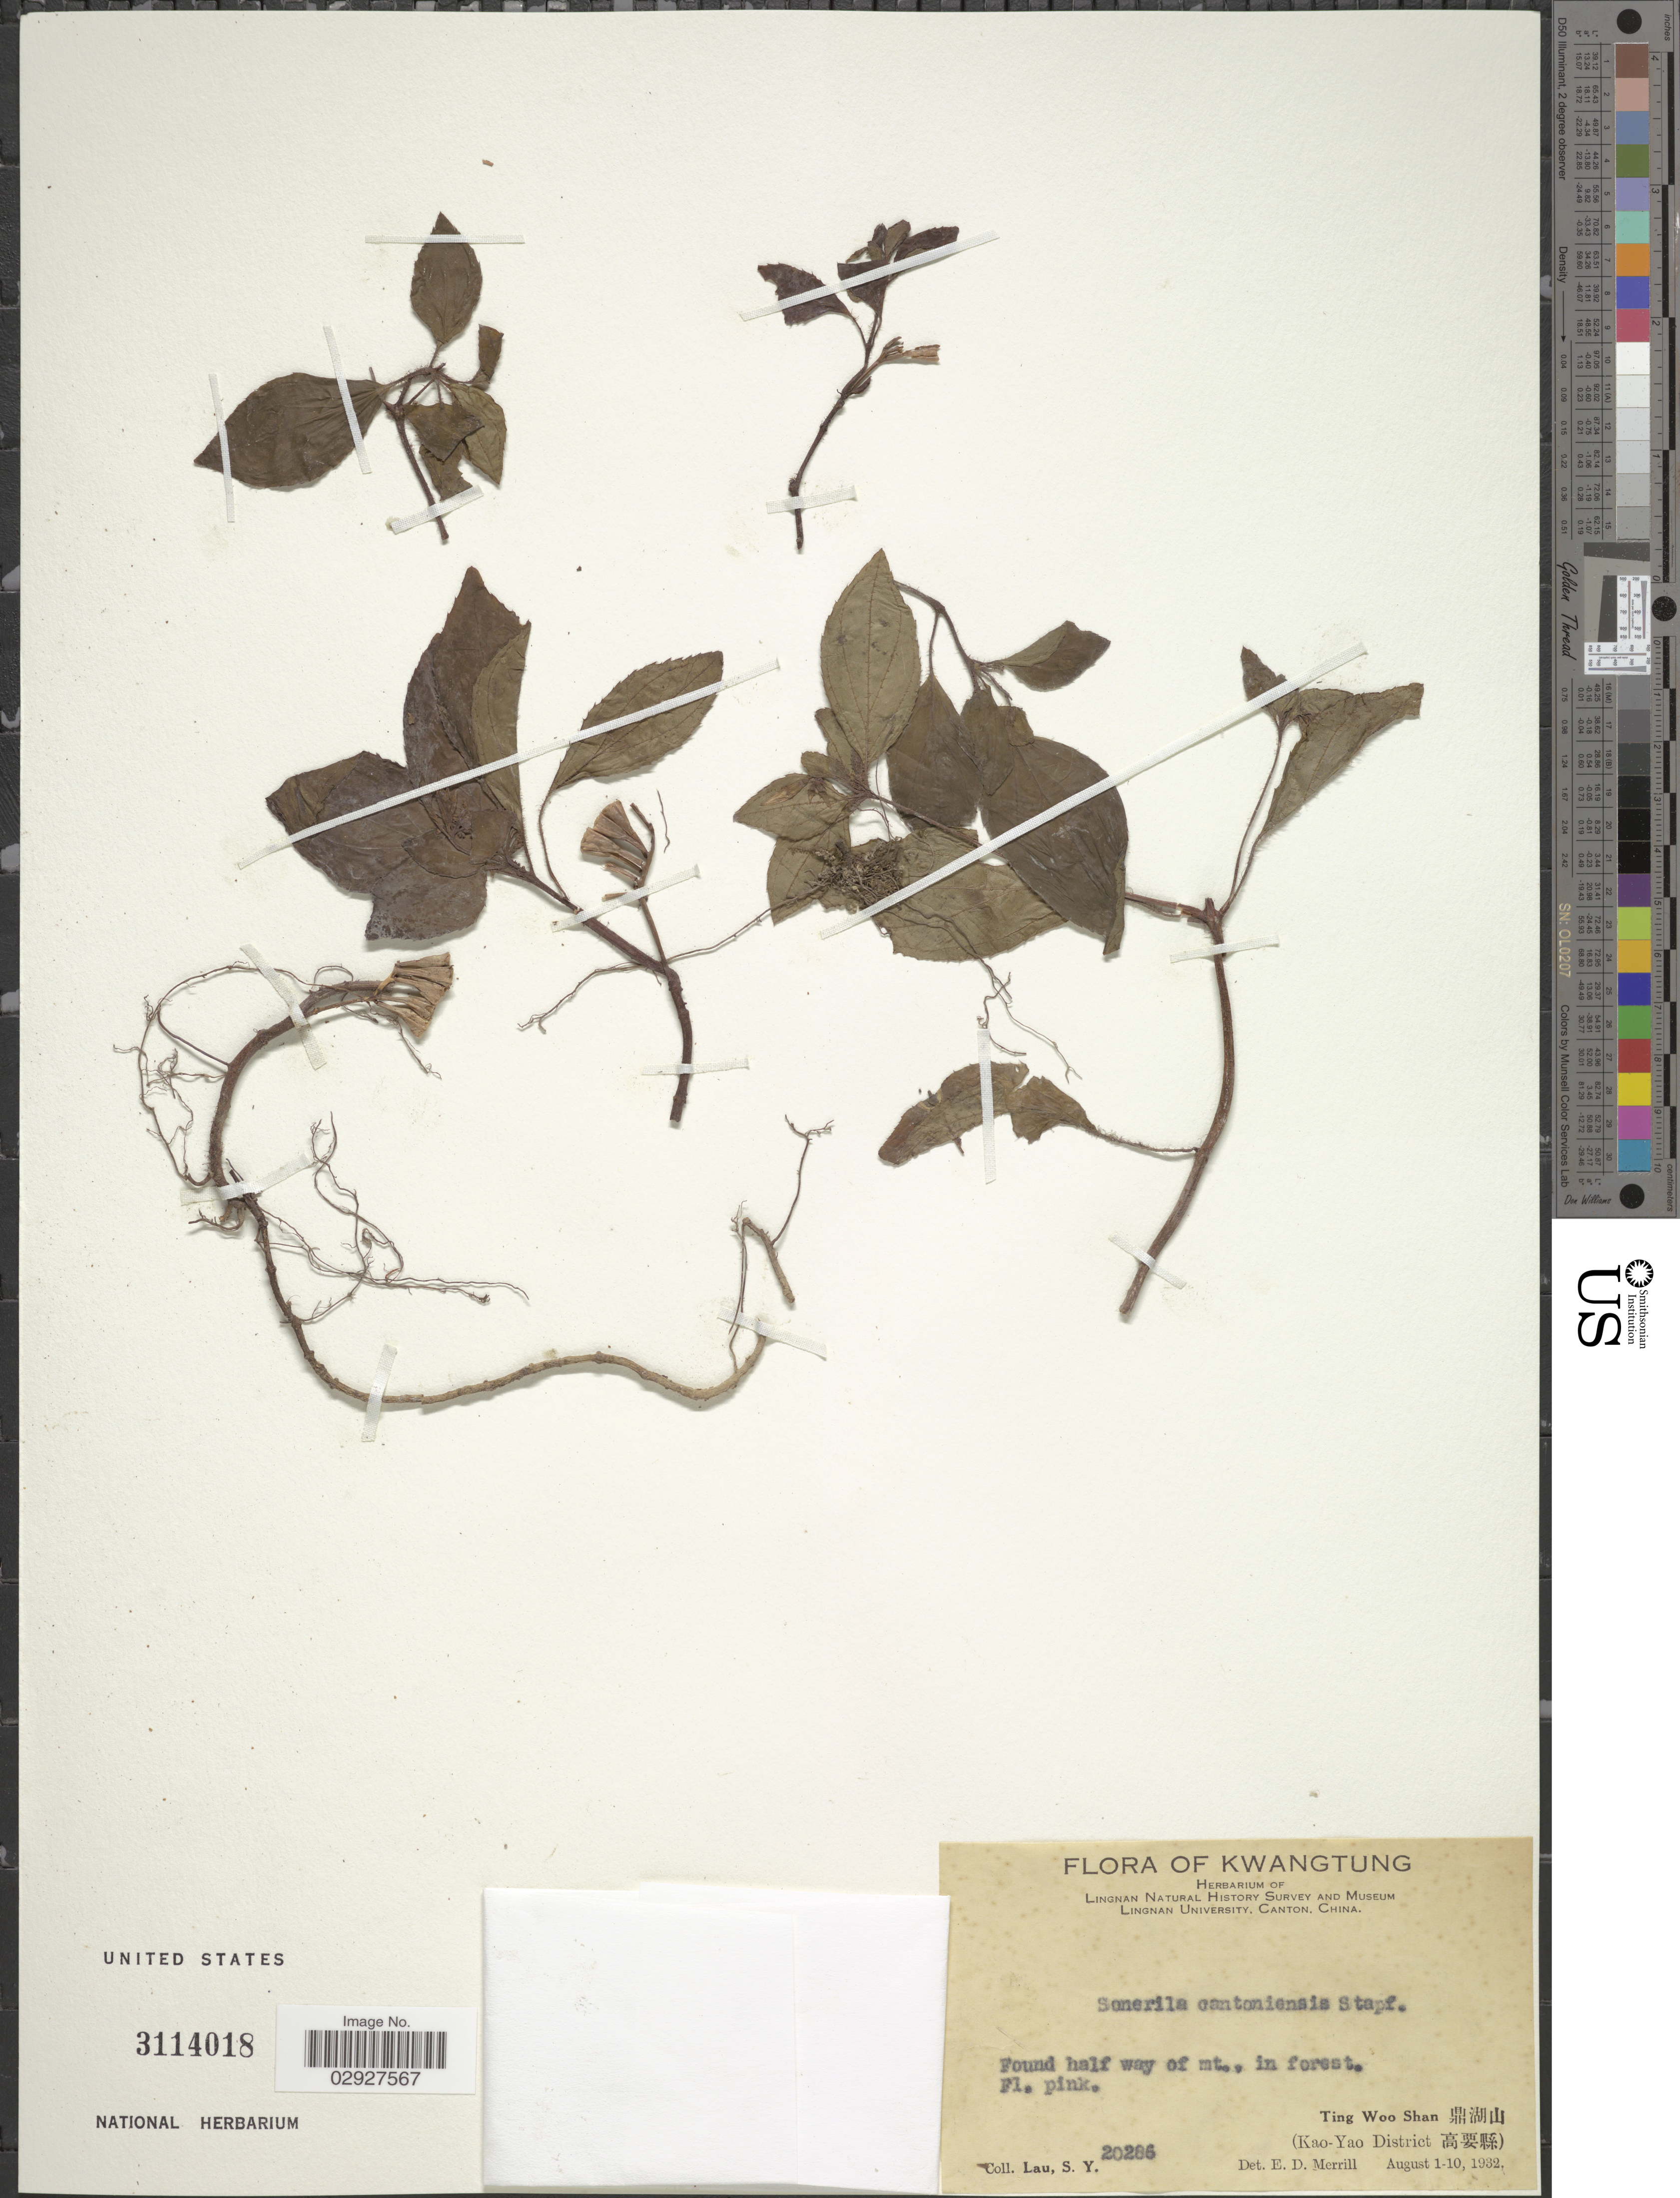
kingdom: Plantae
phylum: Tracheophyta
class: Magnoliopsida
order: Myrtales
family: Melastomataceae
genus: Sonerila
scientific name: Sonerila cantonensis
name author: Stapf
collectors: S. Y. Lau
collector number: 20286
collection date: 1932-08-01/1932-08-10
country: China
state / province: Guangdong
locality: Kwangtung. Ting Woo Shan (Kao-Yao District).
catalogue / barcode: US 3114018